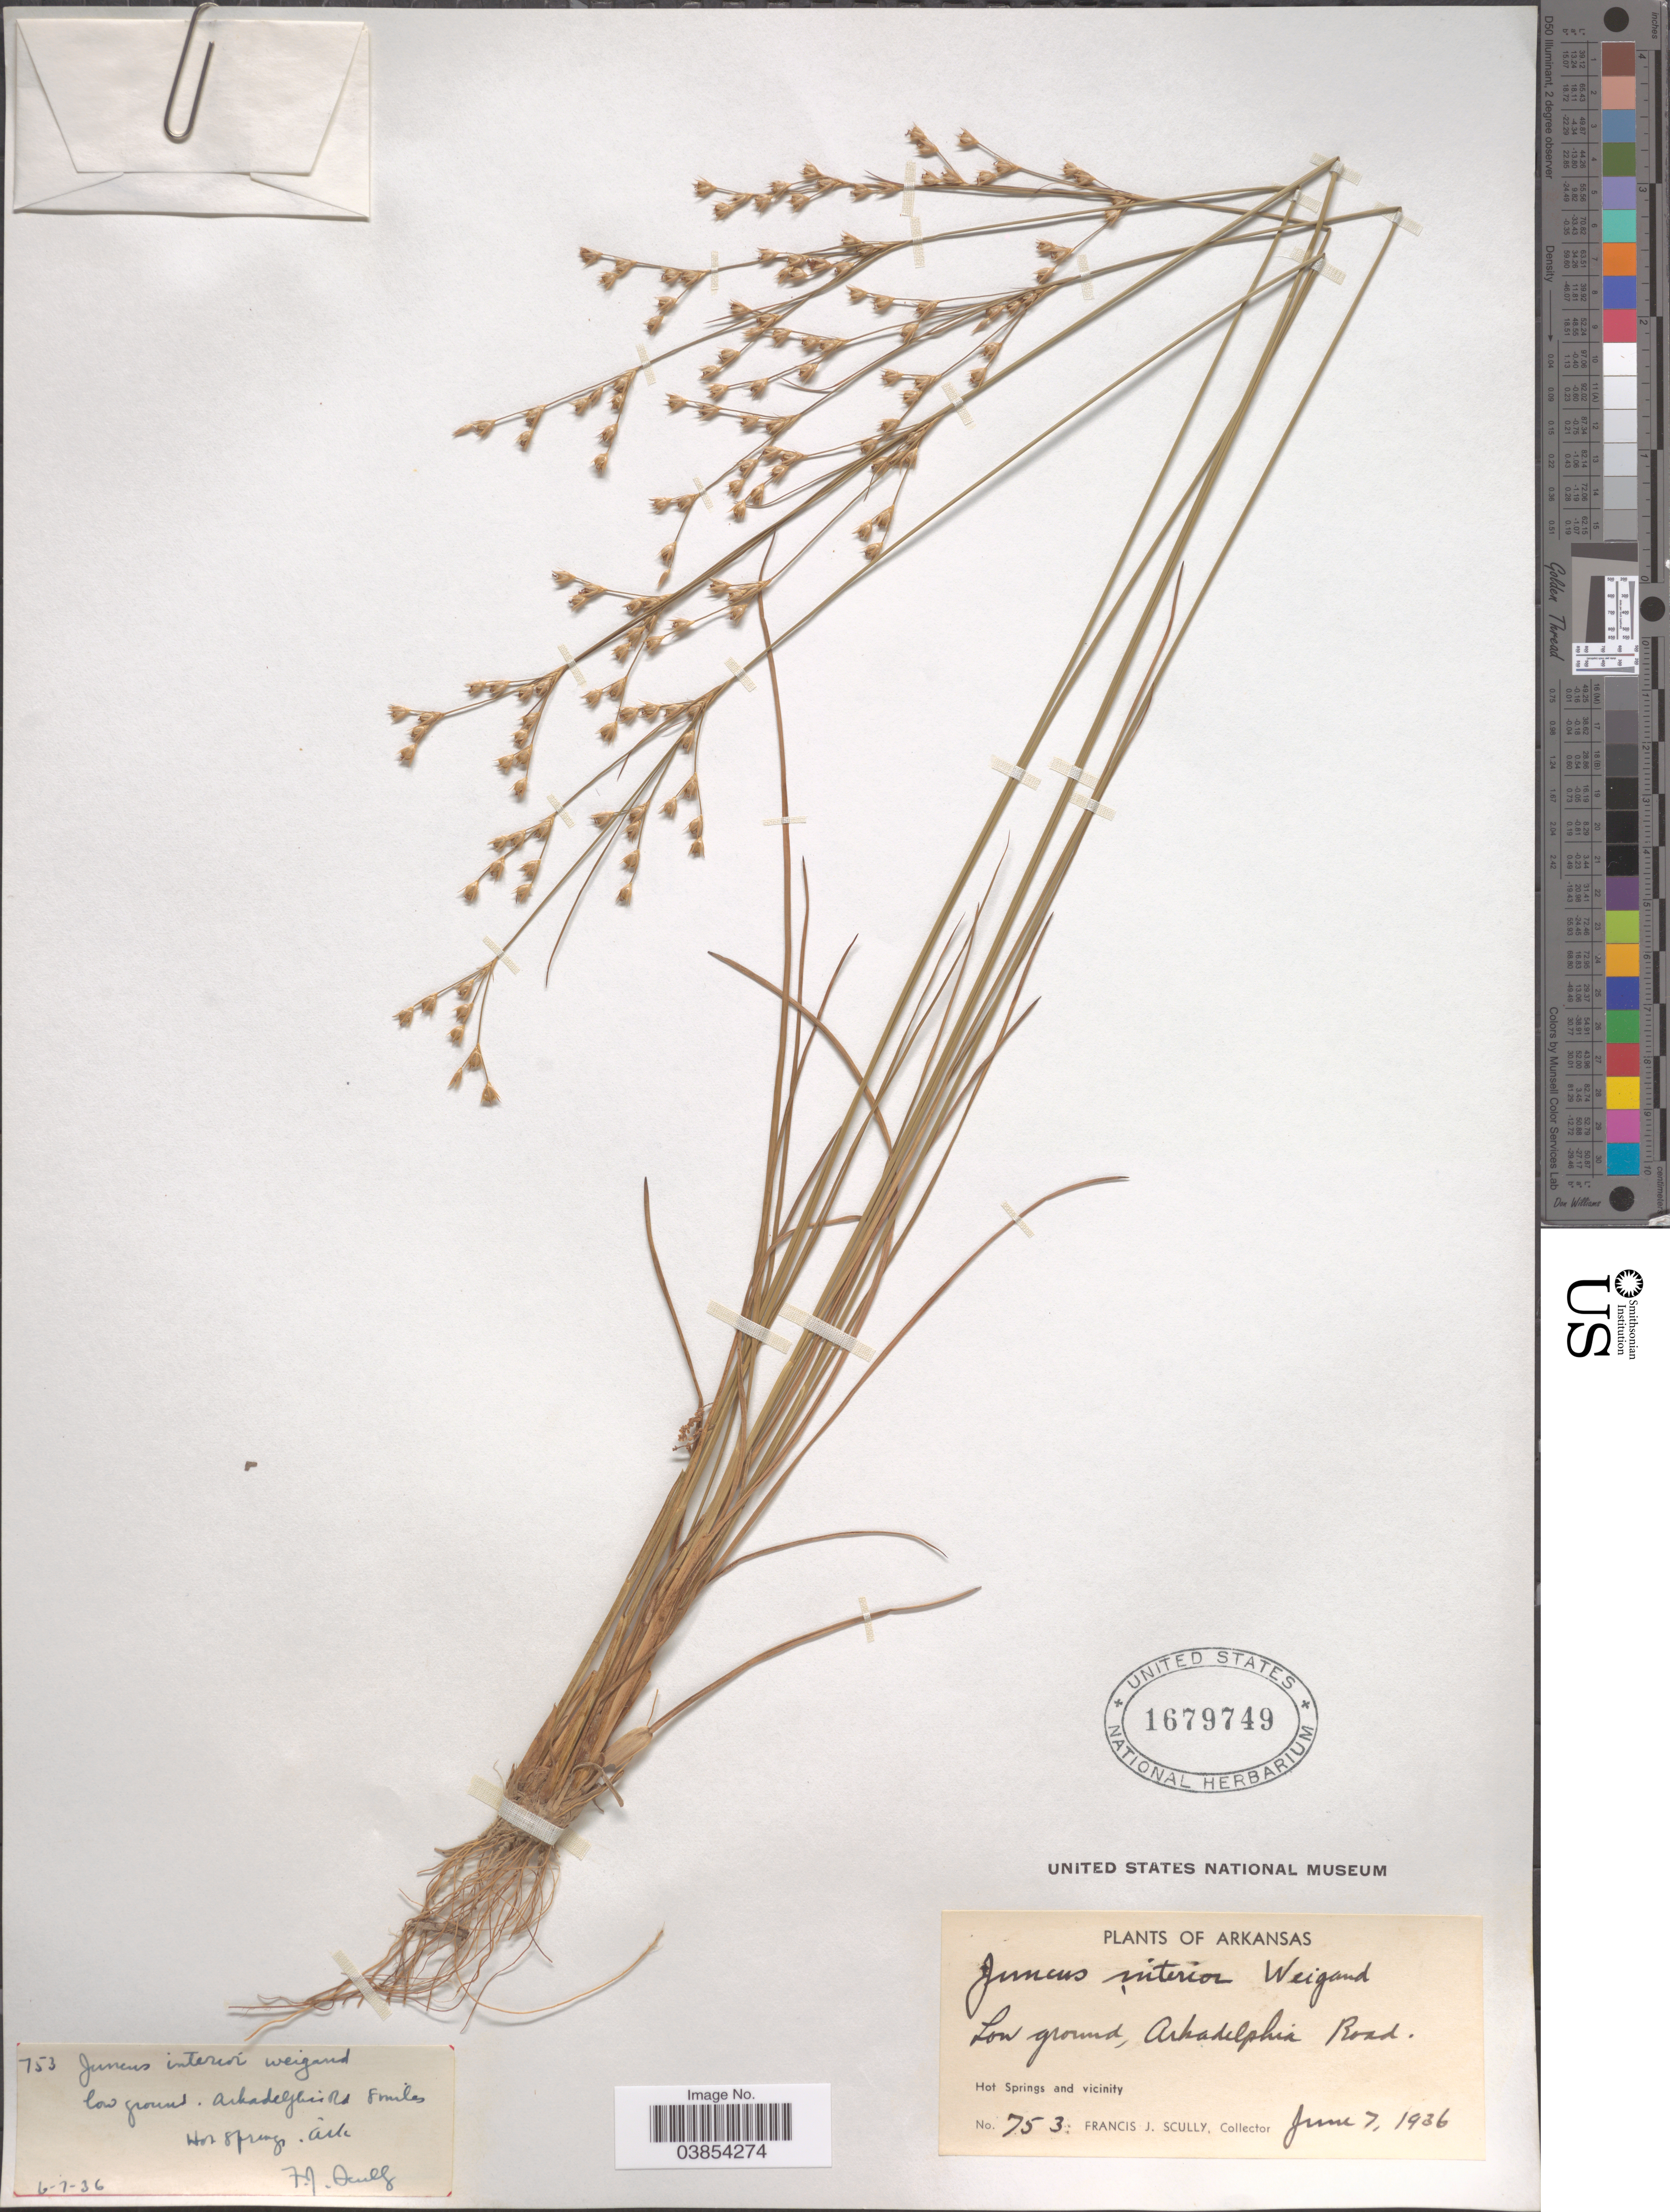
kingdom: Plantae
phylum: Tracheophyta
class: Liliopsida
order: Poales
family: Juncaceae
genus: Juncus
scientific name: Juncus interior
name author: Wiegand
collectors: F. J. Scully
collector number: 753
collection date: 1936-06-07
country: United States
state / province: Arkansas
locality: Low ground, Arkadelphia Road. Hot Springs and vicinity.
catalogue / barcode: US 1679749